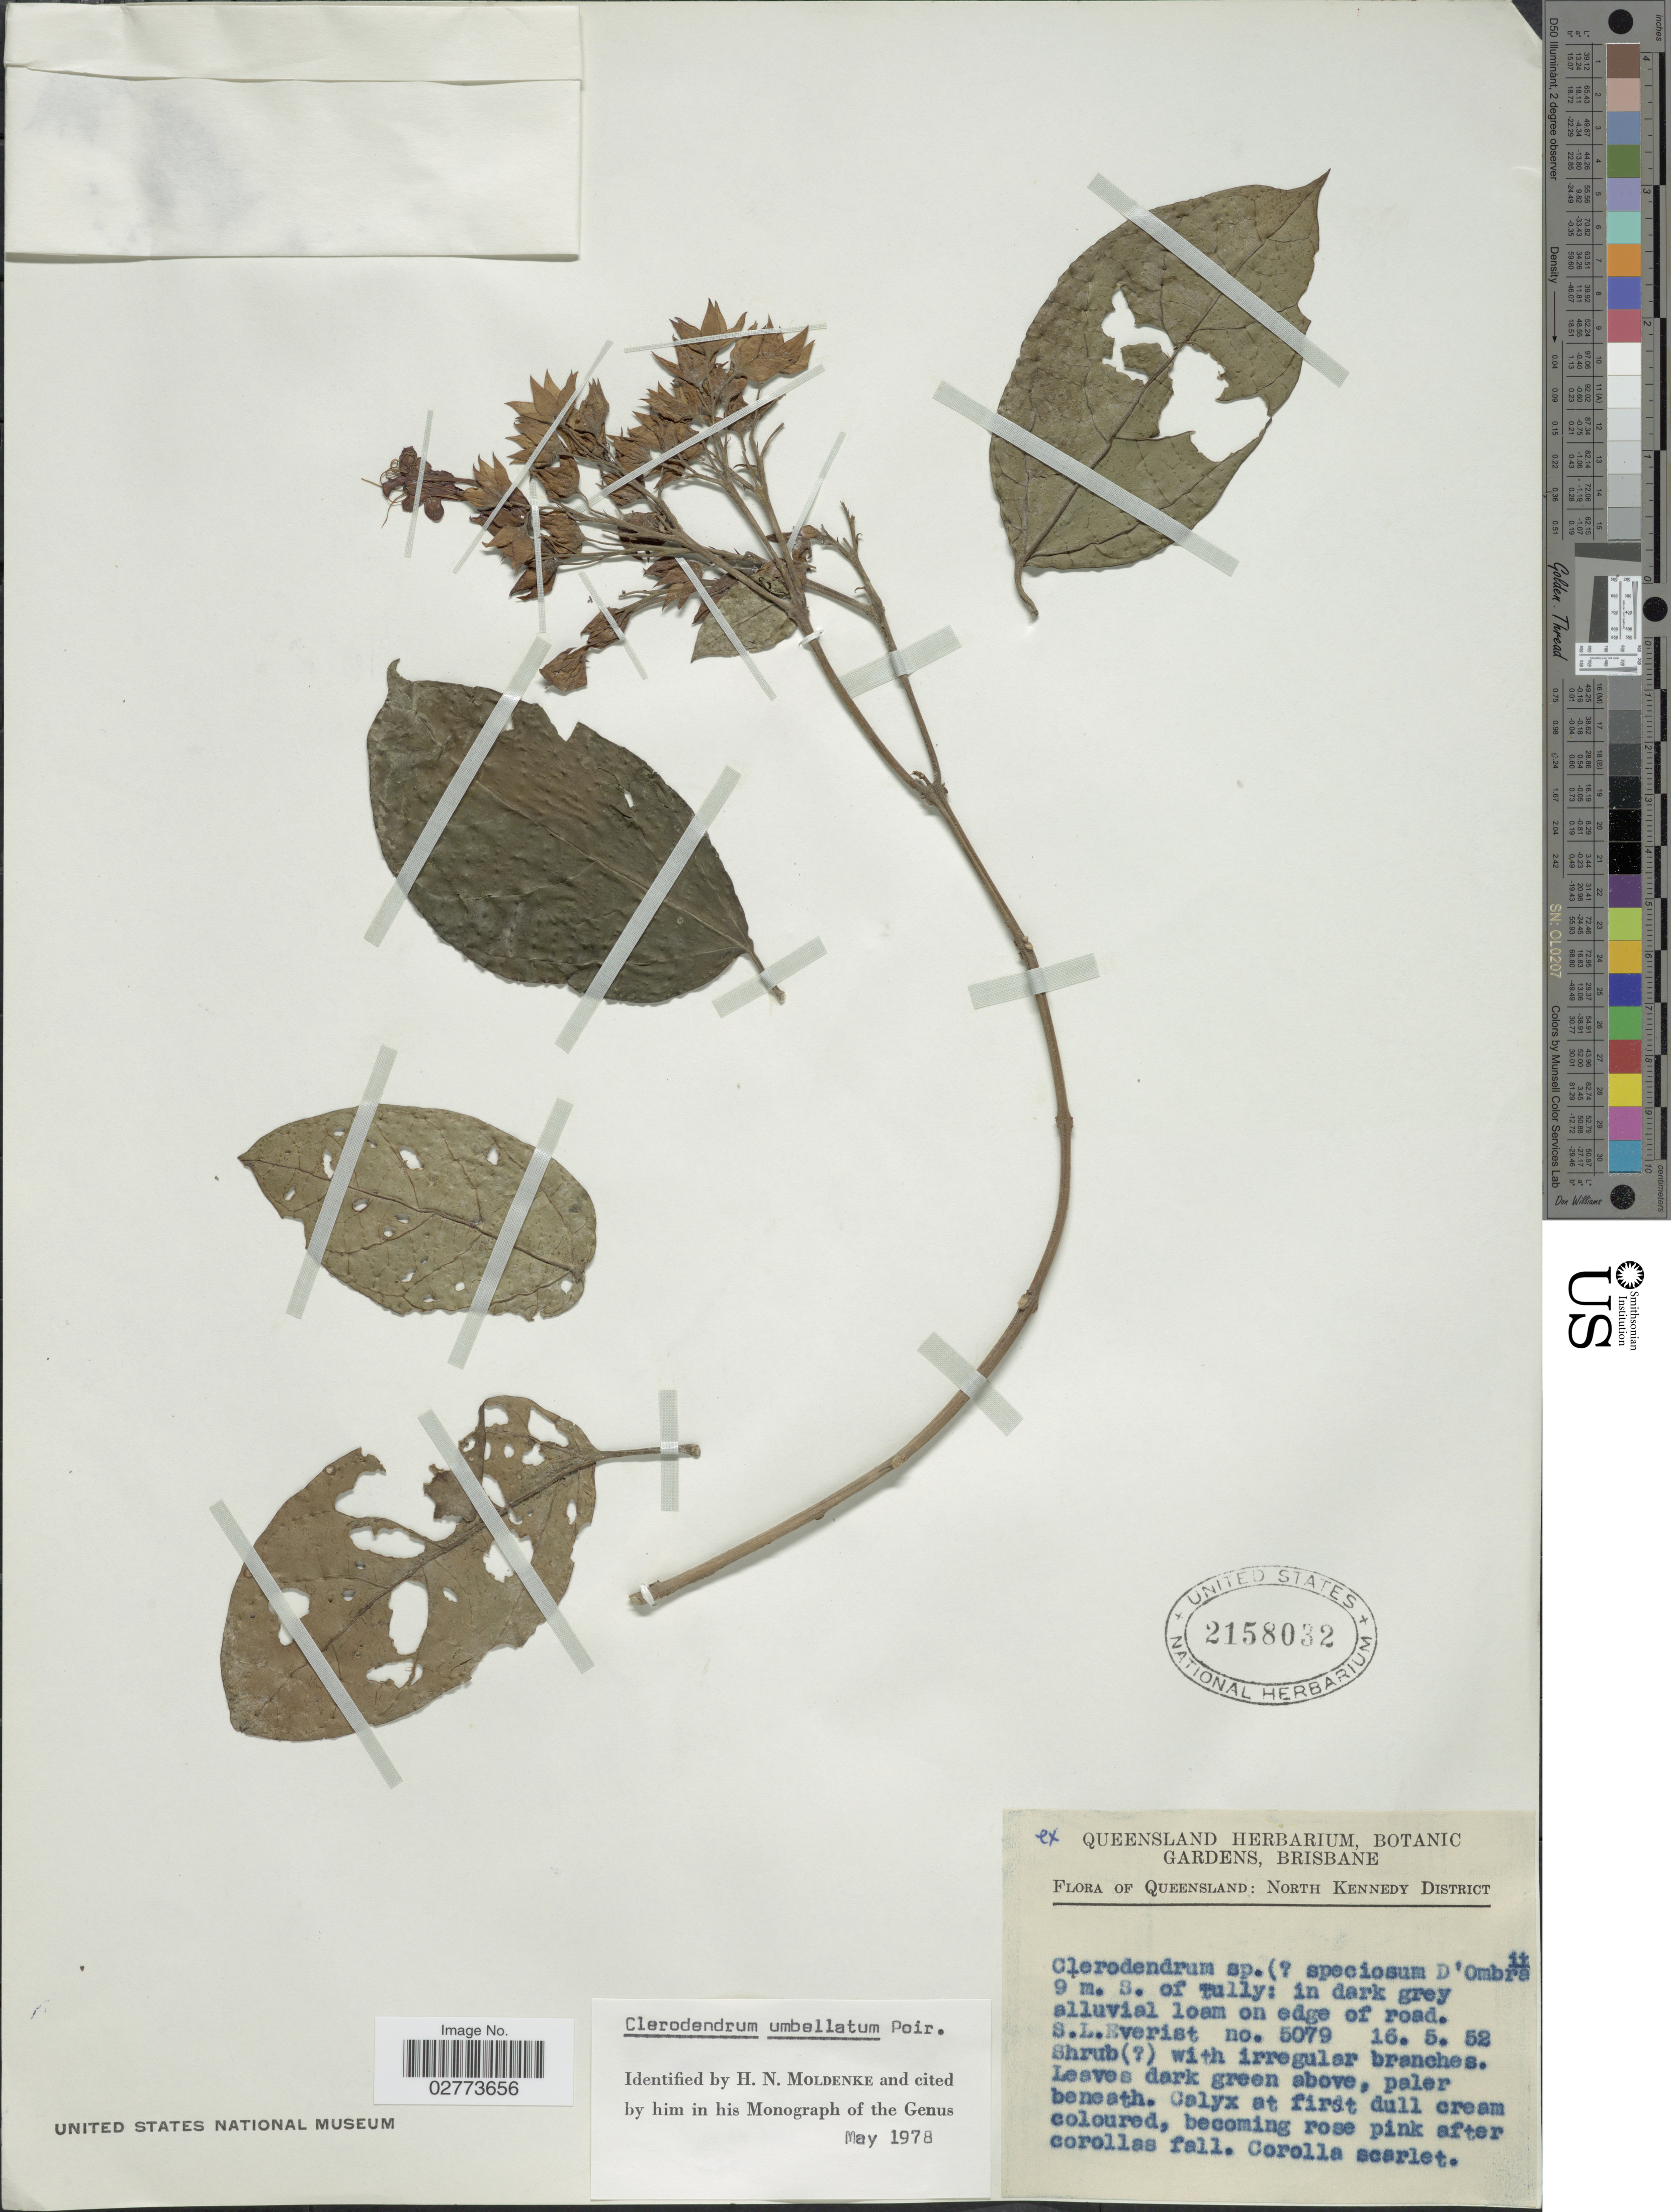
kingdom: Plantae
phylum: Tracheophyta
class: Magnoliopsida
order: Lamiales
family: Lamiaceae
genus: Clerodendrum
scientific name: Clerodendrum umbellatum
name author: Poir.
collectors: S. Everist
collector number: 5079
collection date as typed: Transcribed d/m/y: 16/5/52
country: Australia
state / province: Queensland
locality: North Kennedy District, 9 m. S. of Tully.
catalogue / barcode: US 2158032